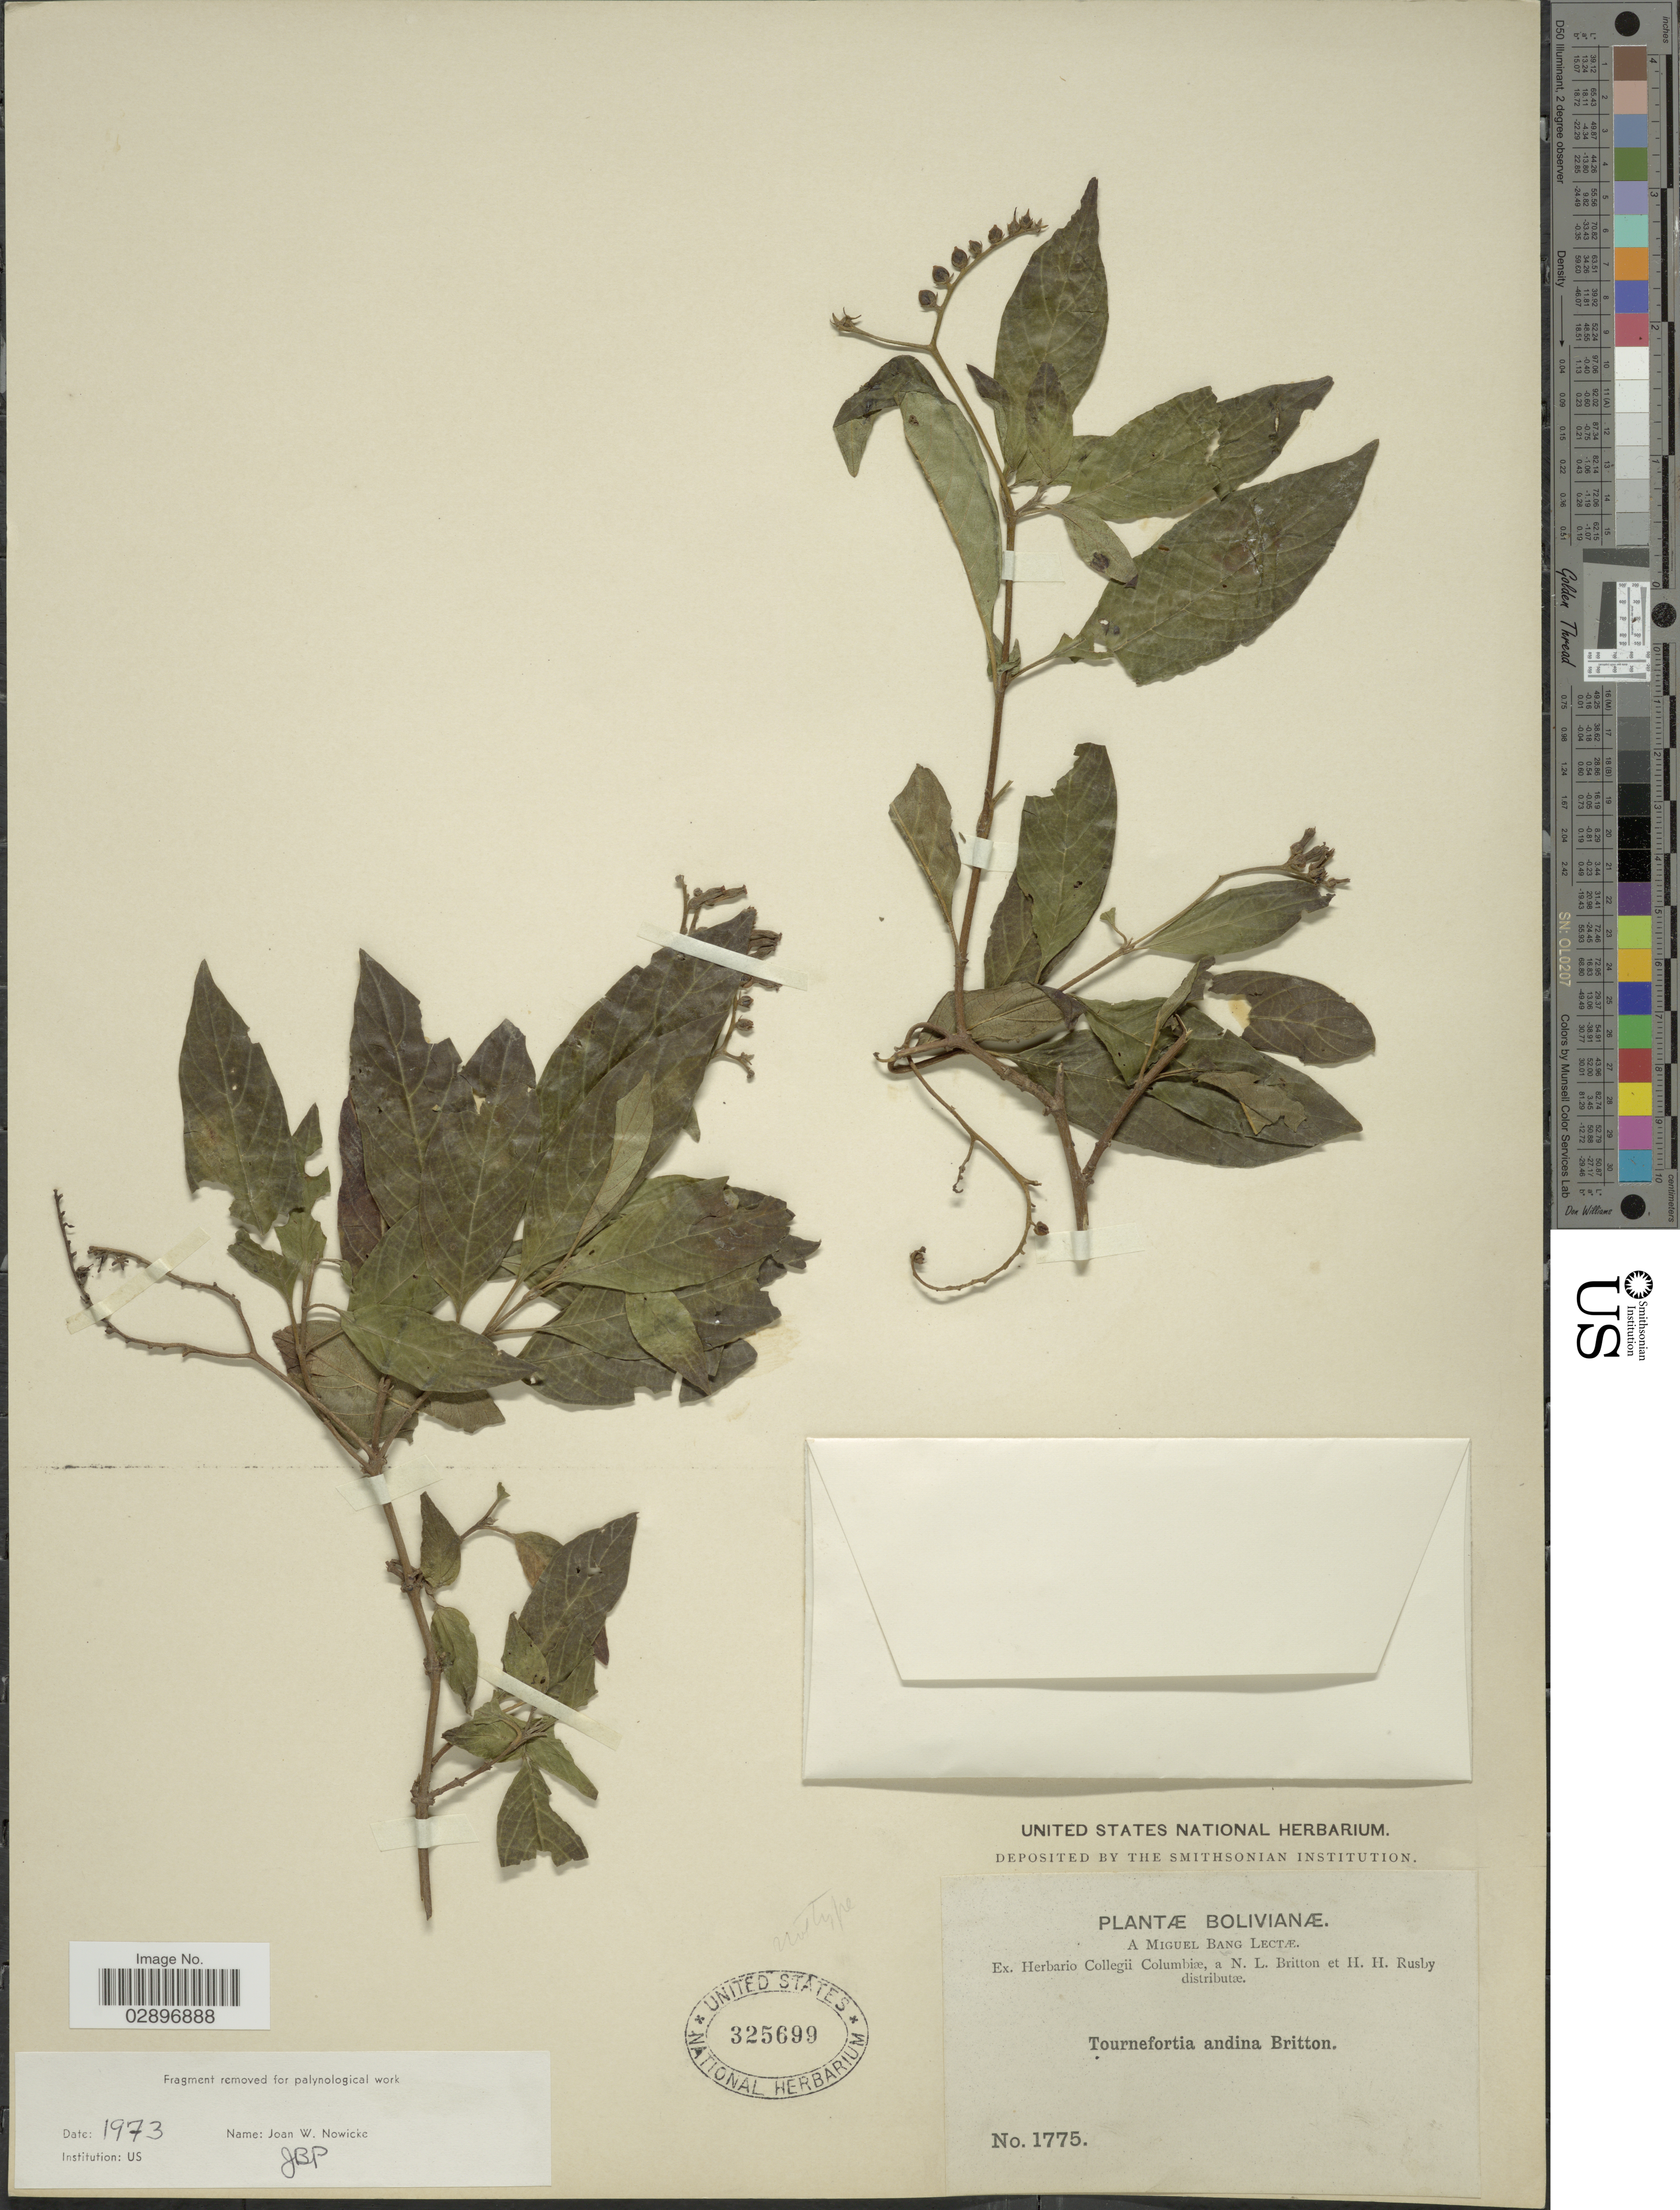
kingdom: Plantae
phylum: Tracheophyta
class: Magnoliopsida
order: Boraginales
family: Heliotropiaceae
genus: Tournefortia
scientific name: Tournefortia andina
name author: Britton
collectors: M. Bang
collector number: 1775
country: Bolivia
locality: Bolivianæ.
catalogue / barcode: US 325699